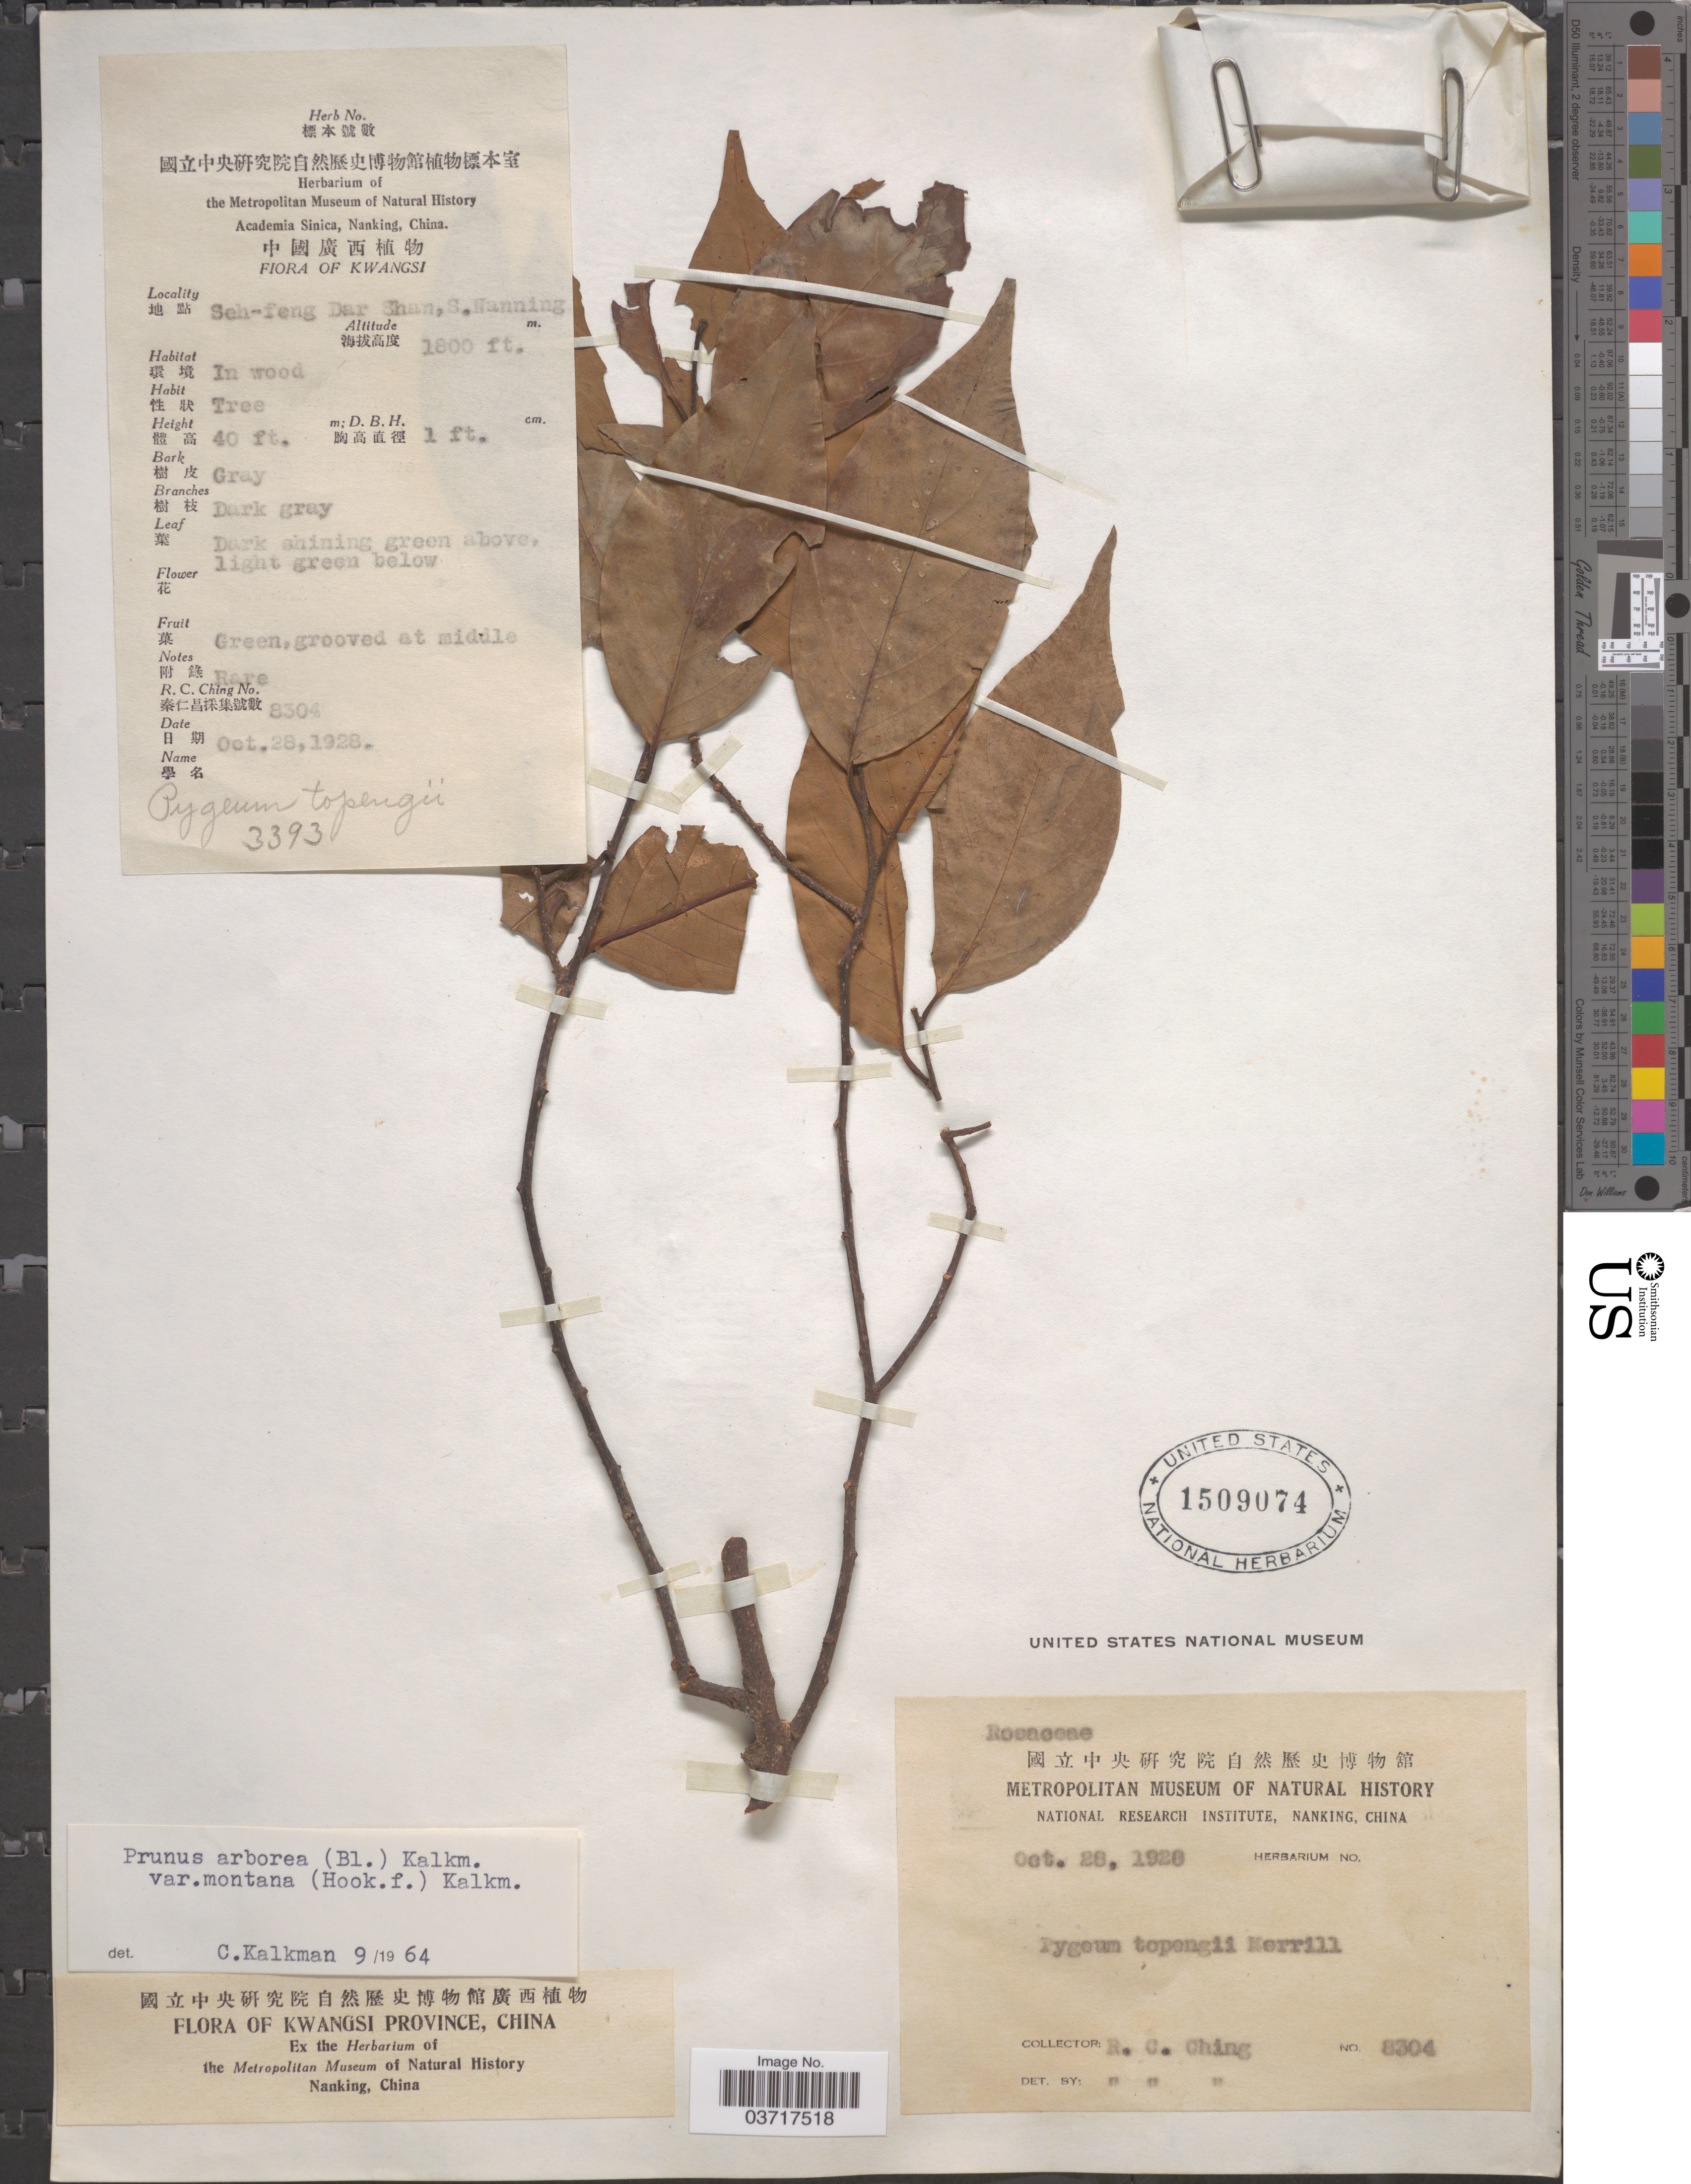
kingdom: Plantae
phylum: Tracheophyta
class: Magnoliopsida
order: Rosales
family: Rosaceae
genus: Prunus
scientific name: Prunus arborea var. montana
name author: (Hook. f.) Kalkman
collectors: R. C. Ching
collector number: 8304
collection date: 1928-10-28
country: China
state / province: Guangxi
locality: Kwangsi Province. Seh-feng Dar Shan, S. Nanning.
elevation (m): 549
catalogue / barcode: US 1509074